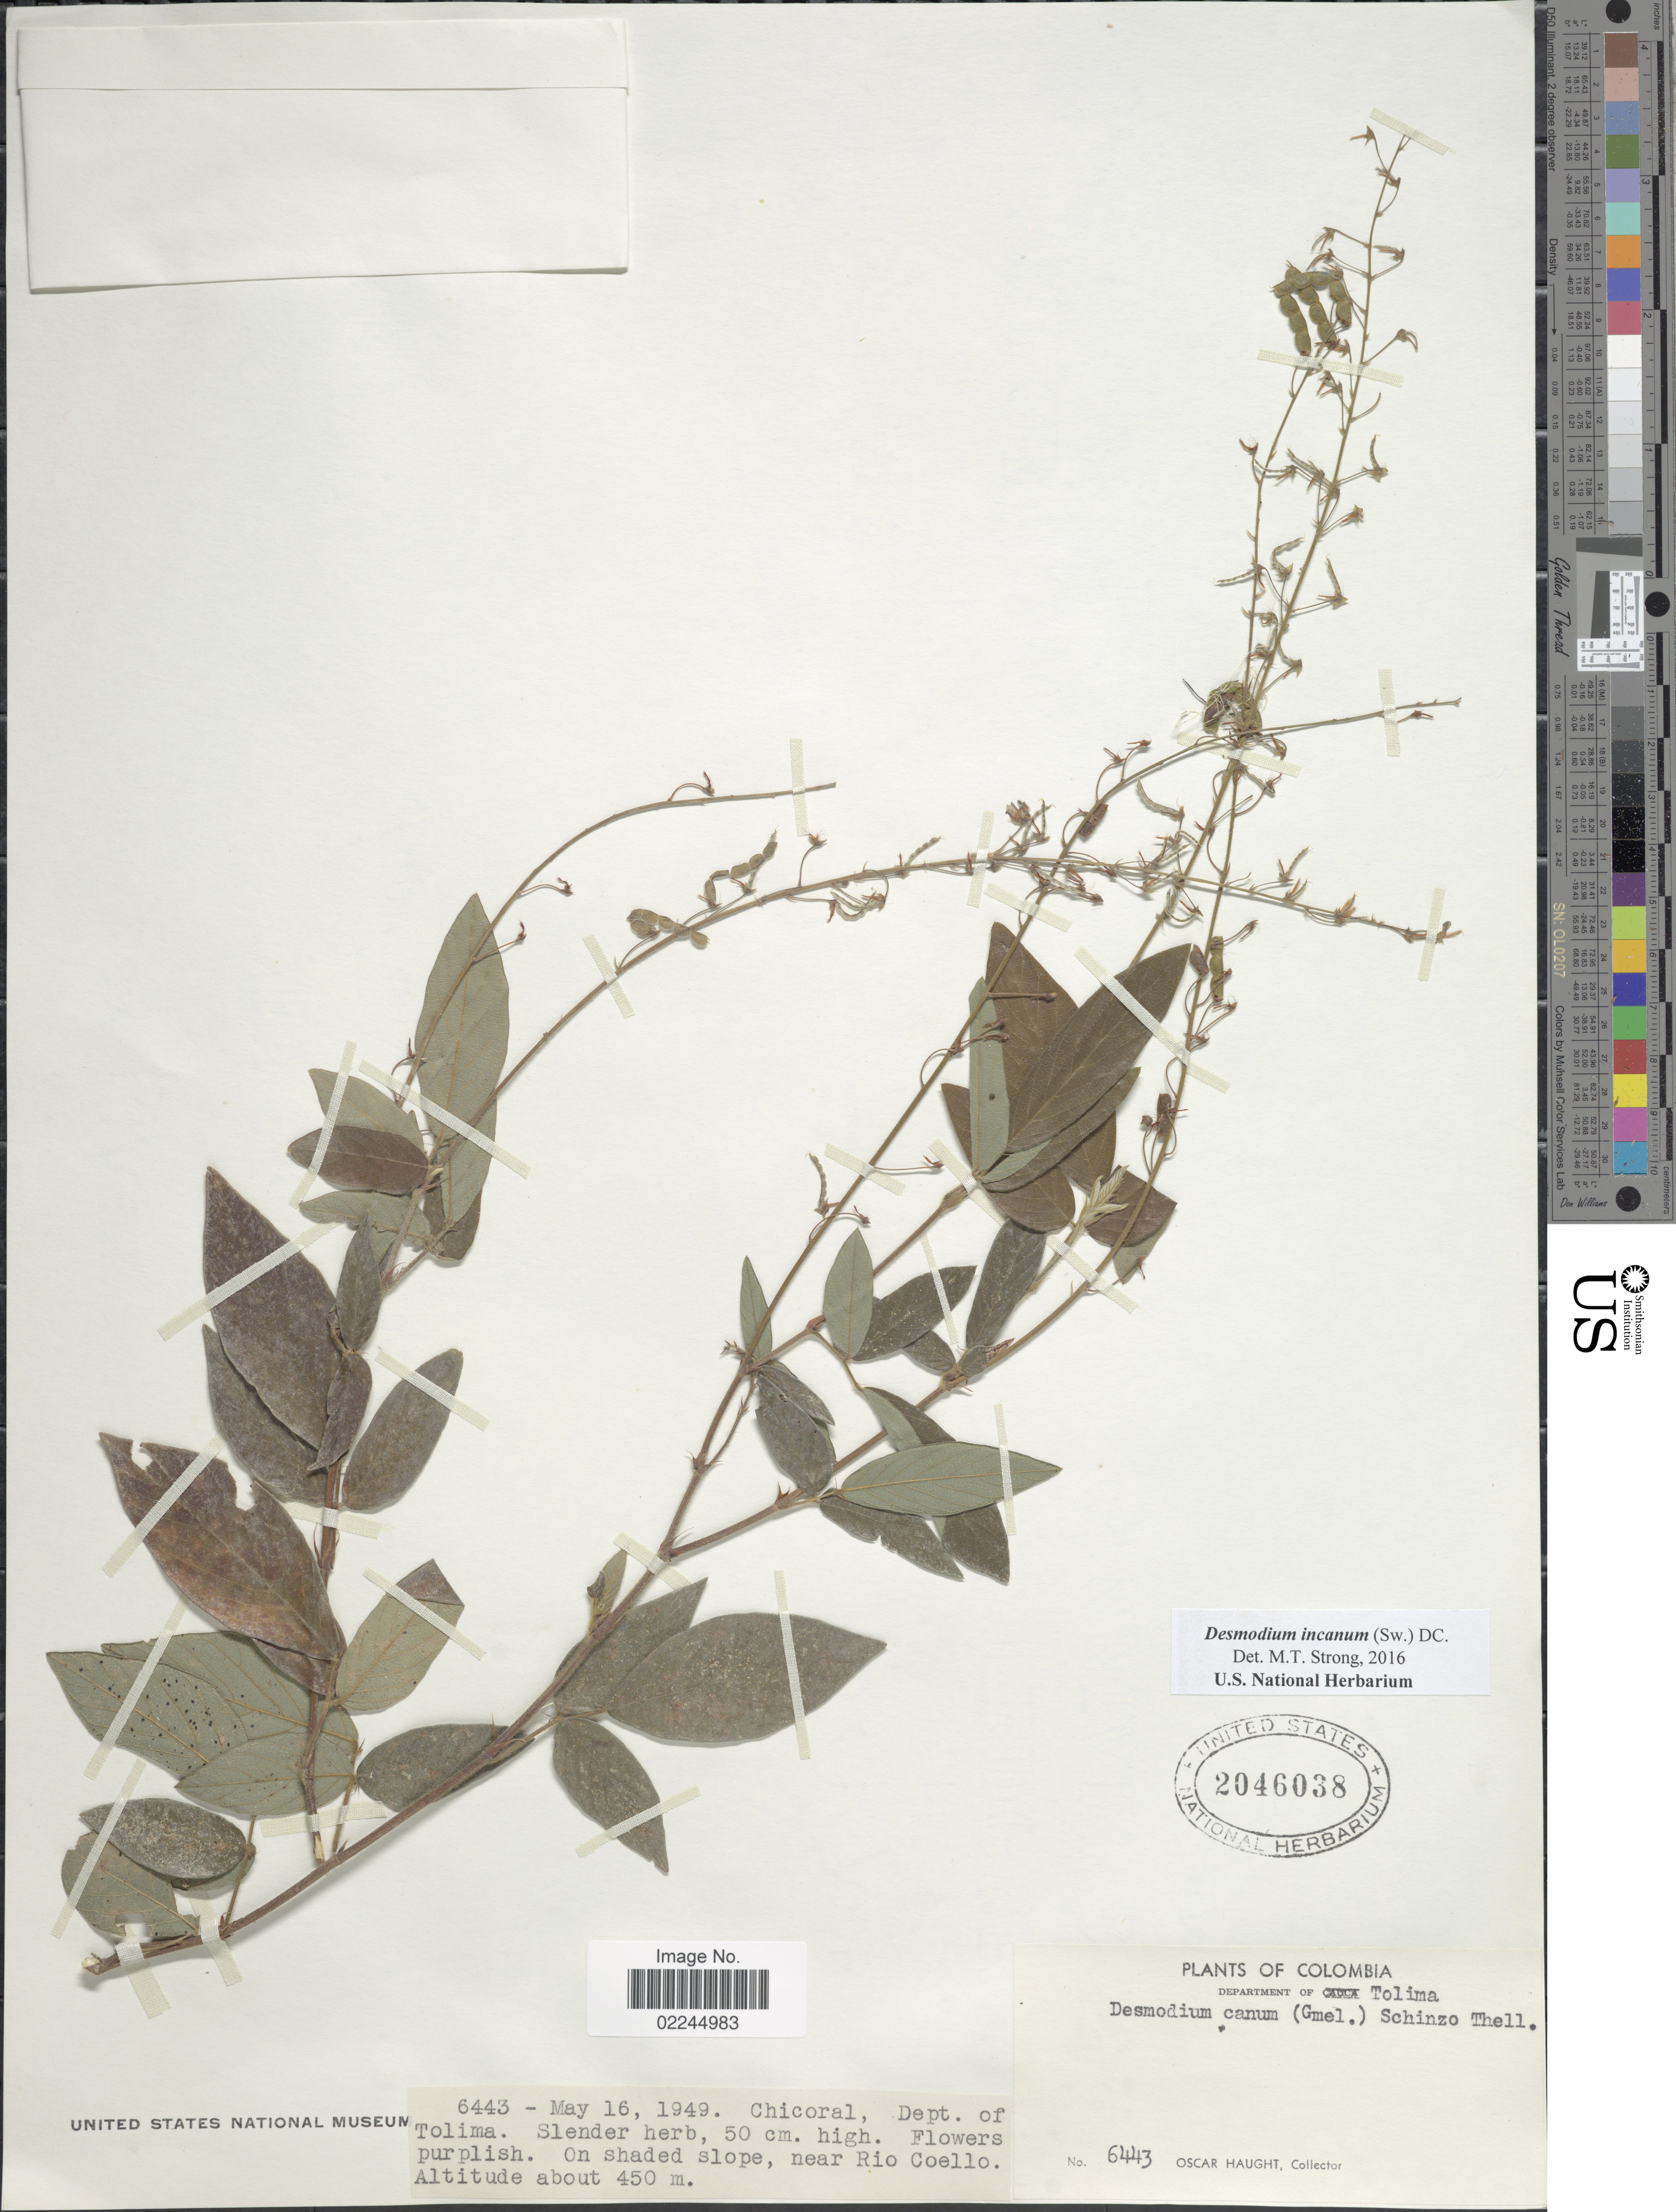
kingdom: Plantae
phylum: Tracheophyta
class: Magnoliopsida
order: Fabales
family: Fabaceae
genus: Desmodium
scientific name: Desmodium incanum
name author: (Sw.) DC.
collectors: O. Haught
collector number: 6443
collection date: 1949-05-16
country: Colombia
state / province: Tolima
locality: Chicoral, near Rio Coello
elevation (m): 450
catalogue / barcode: US 2046038